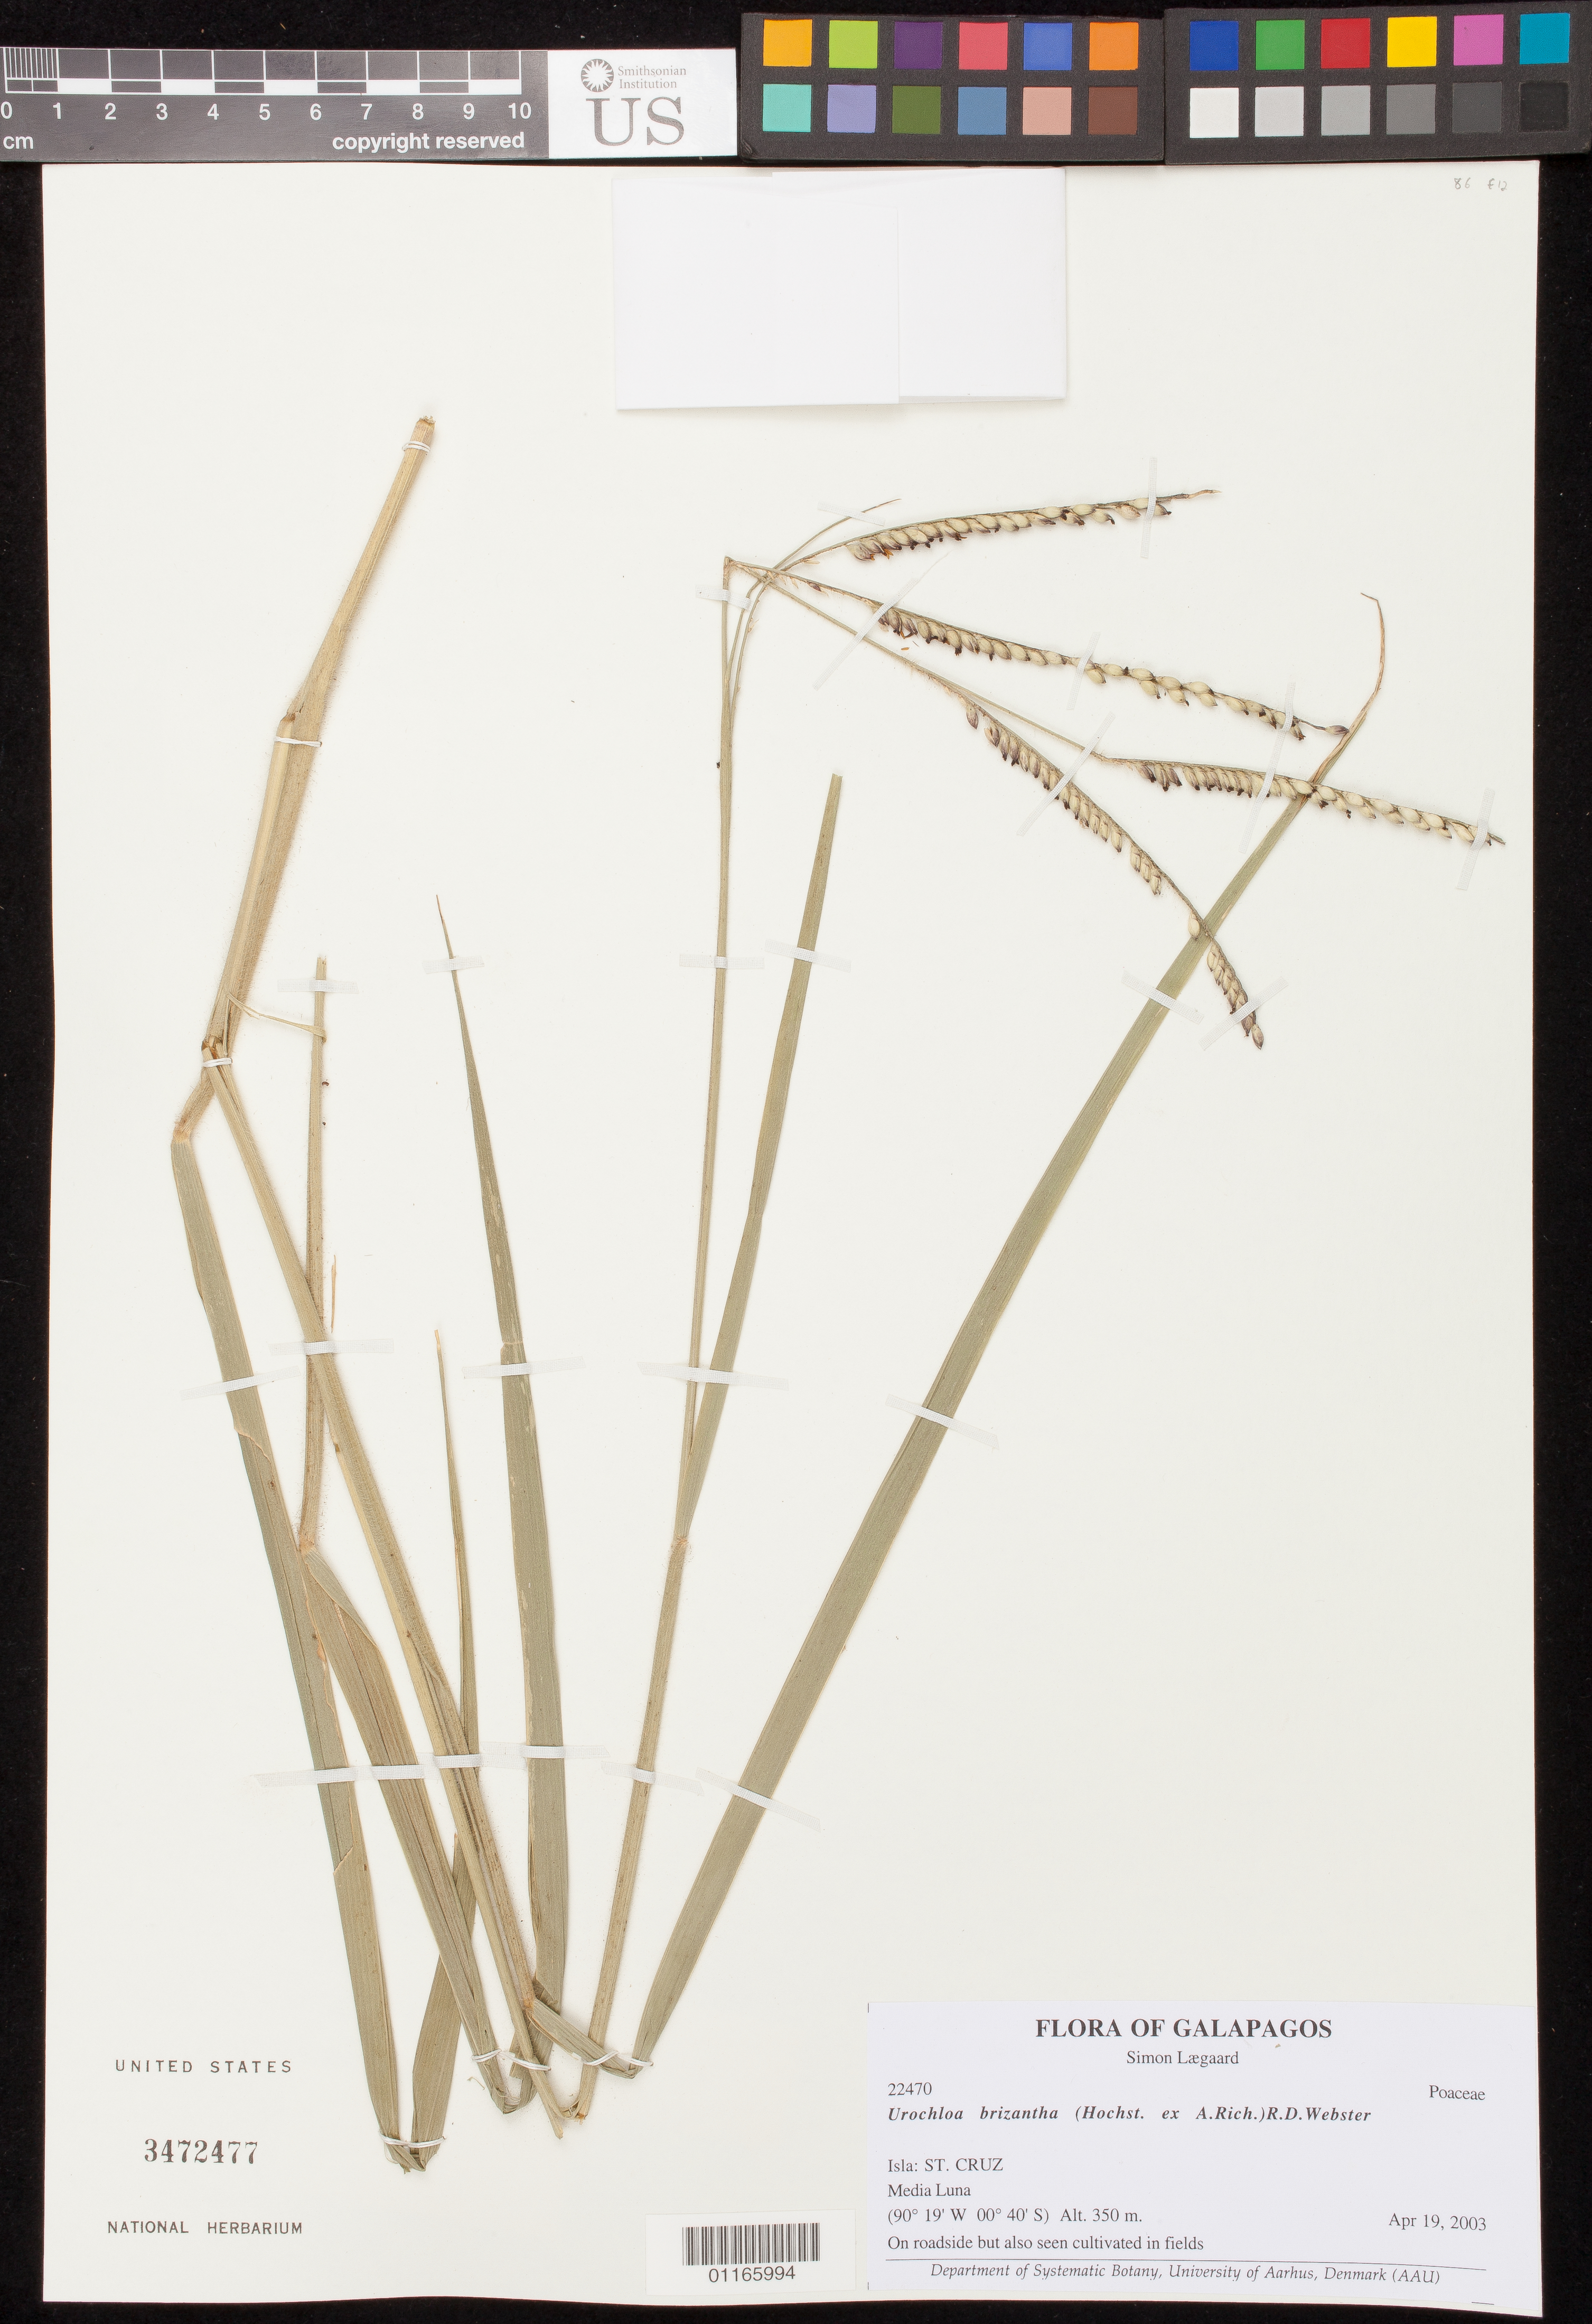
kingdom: Plantae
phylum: Tracheophyta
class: Liliopsida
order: Poales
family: Poaceae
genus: Urochloa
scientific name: Urochloa brizantha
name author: (Hochst. ex A. Rich.) R.D. Webster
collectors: S. Lægaard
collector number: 22470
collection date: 2003-04-19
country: Ecuador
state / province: Colón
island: Santa Cruz [Indefatigable, Chaves)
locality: Isla: St. Cruz, Media Luna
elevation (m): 350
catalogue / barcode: US 3472477